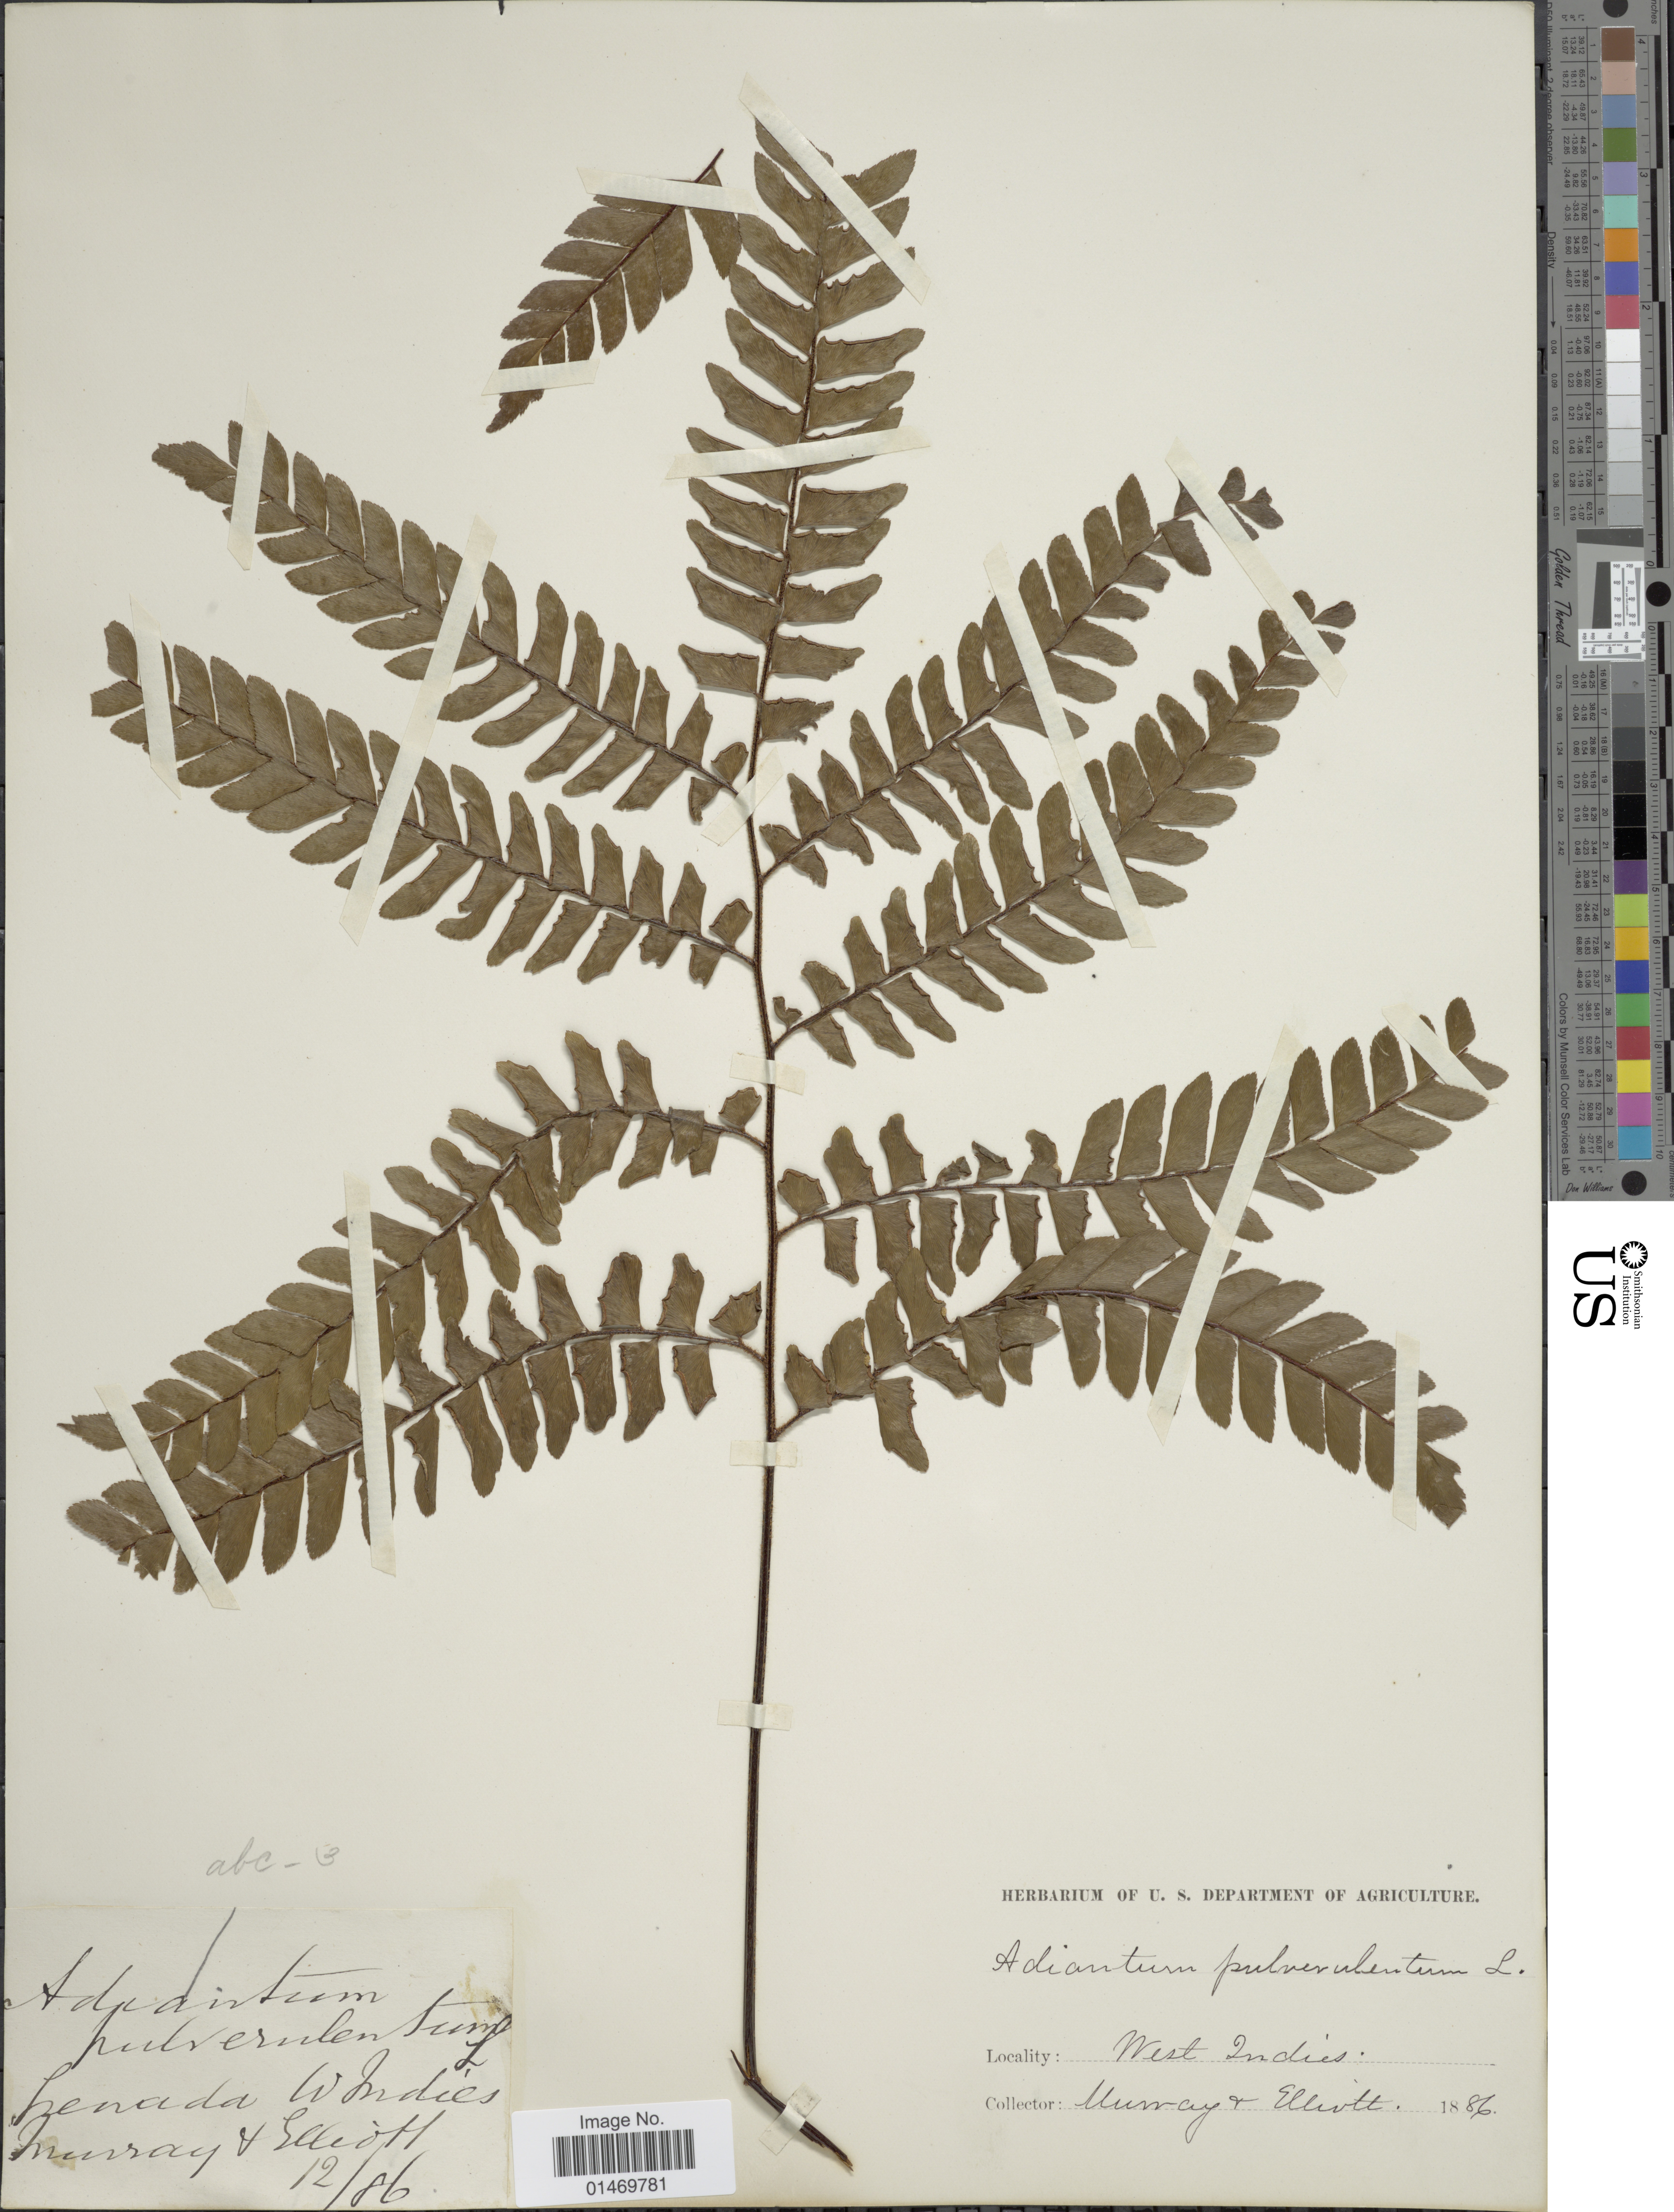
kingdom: Plantae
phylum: Tracheophyta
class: Polypodiopsida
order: Polypodiales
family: Pteridaceae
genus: Adiantum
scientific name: Adiantum villosum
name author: L.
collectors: Murray, -- & Elliott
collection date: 1886-12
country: Grenada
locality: West Indies.